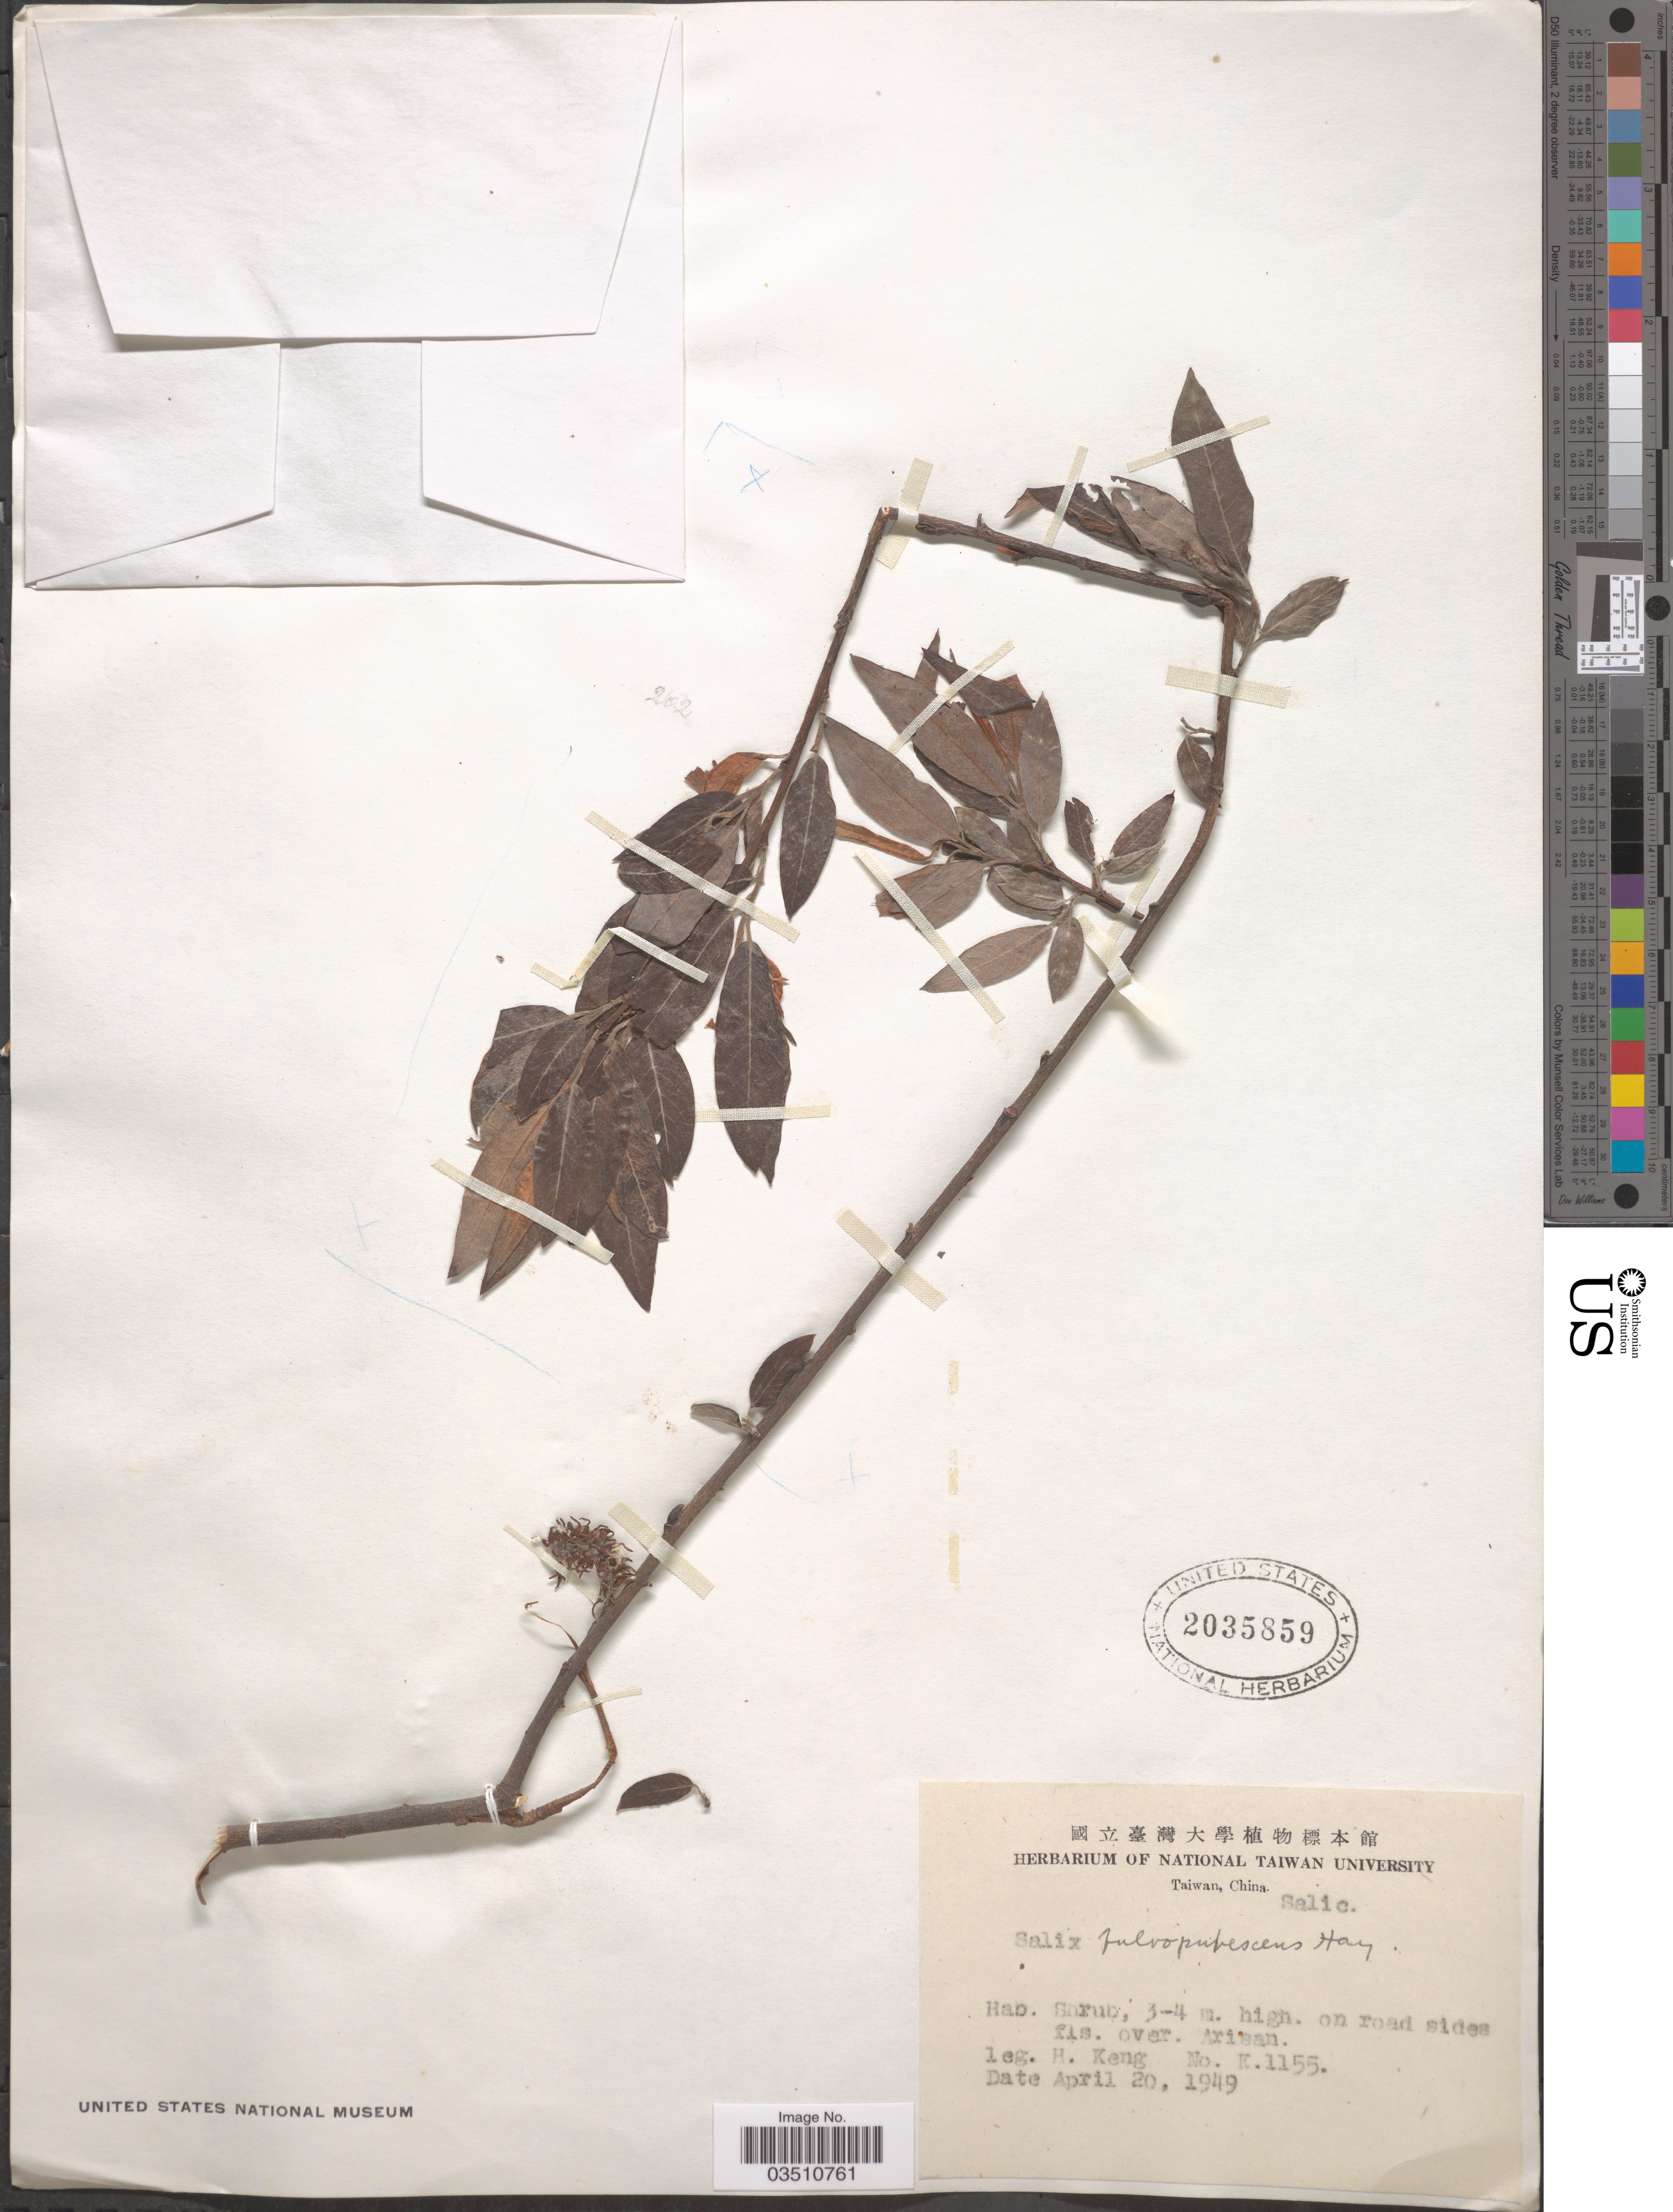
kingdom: Plantae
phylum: Tracheophyta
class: Magnoliopsida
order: Malpighiales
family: Salicaceae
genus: Salix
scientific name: Salix fulvopubescens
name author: Hayata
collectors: H. Keng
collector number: K1155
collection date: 1949-04-20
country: Taiwan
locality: Arisan.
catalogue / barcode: US 2035859